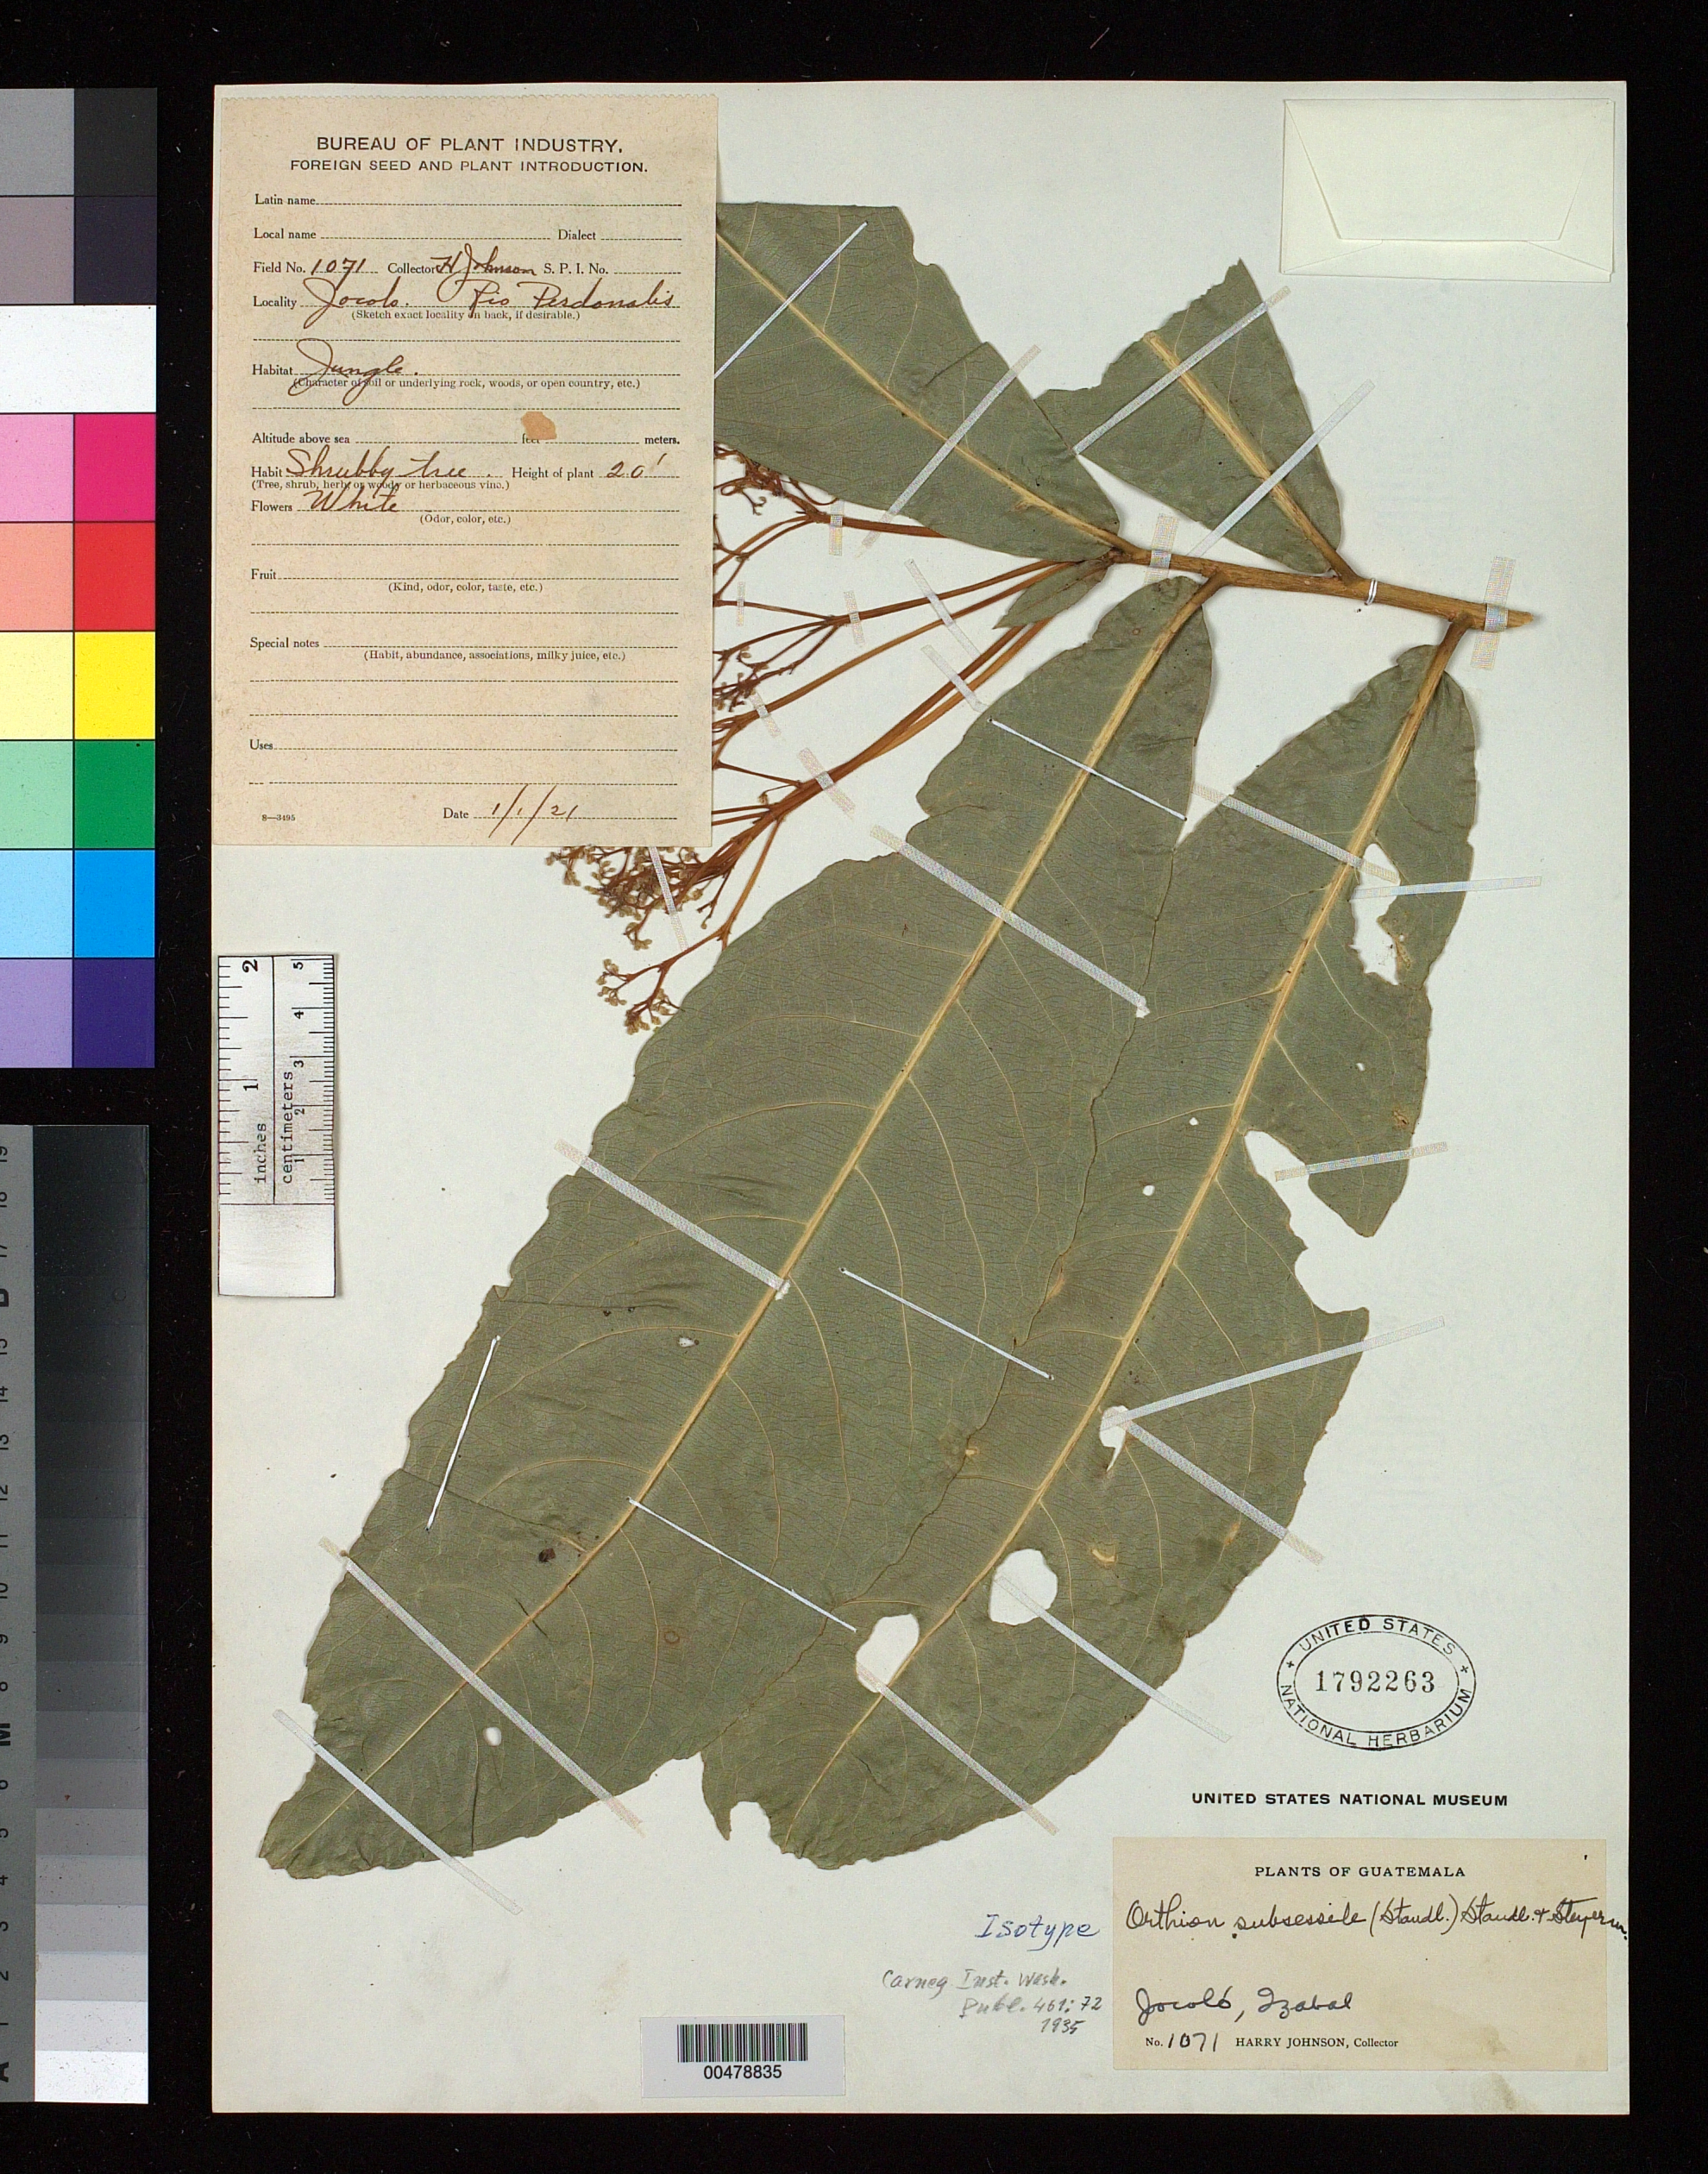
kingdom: Plantae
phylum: Tracheophyta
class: Magnoliopsida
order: Malpighiales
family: Violaceae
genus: Hybanthus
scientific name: Hybanthus subsessilis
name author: Standl.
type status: Isotype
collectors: H. Johnson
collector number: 1071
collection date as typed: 01 Jan 1921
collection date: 1921-01-01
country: Guatemala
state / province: Izabal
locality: Rio Perdonales, Jocolo.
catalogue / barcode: US 1792263